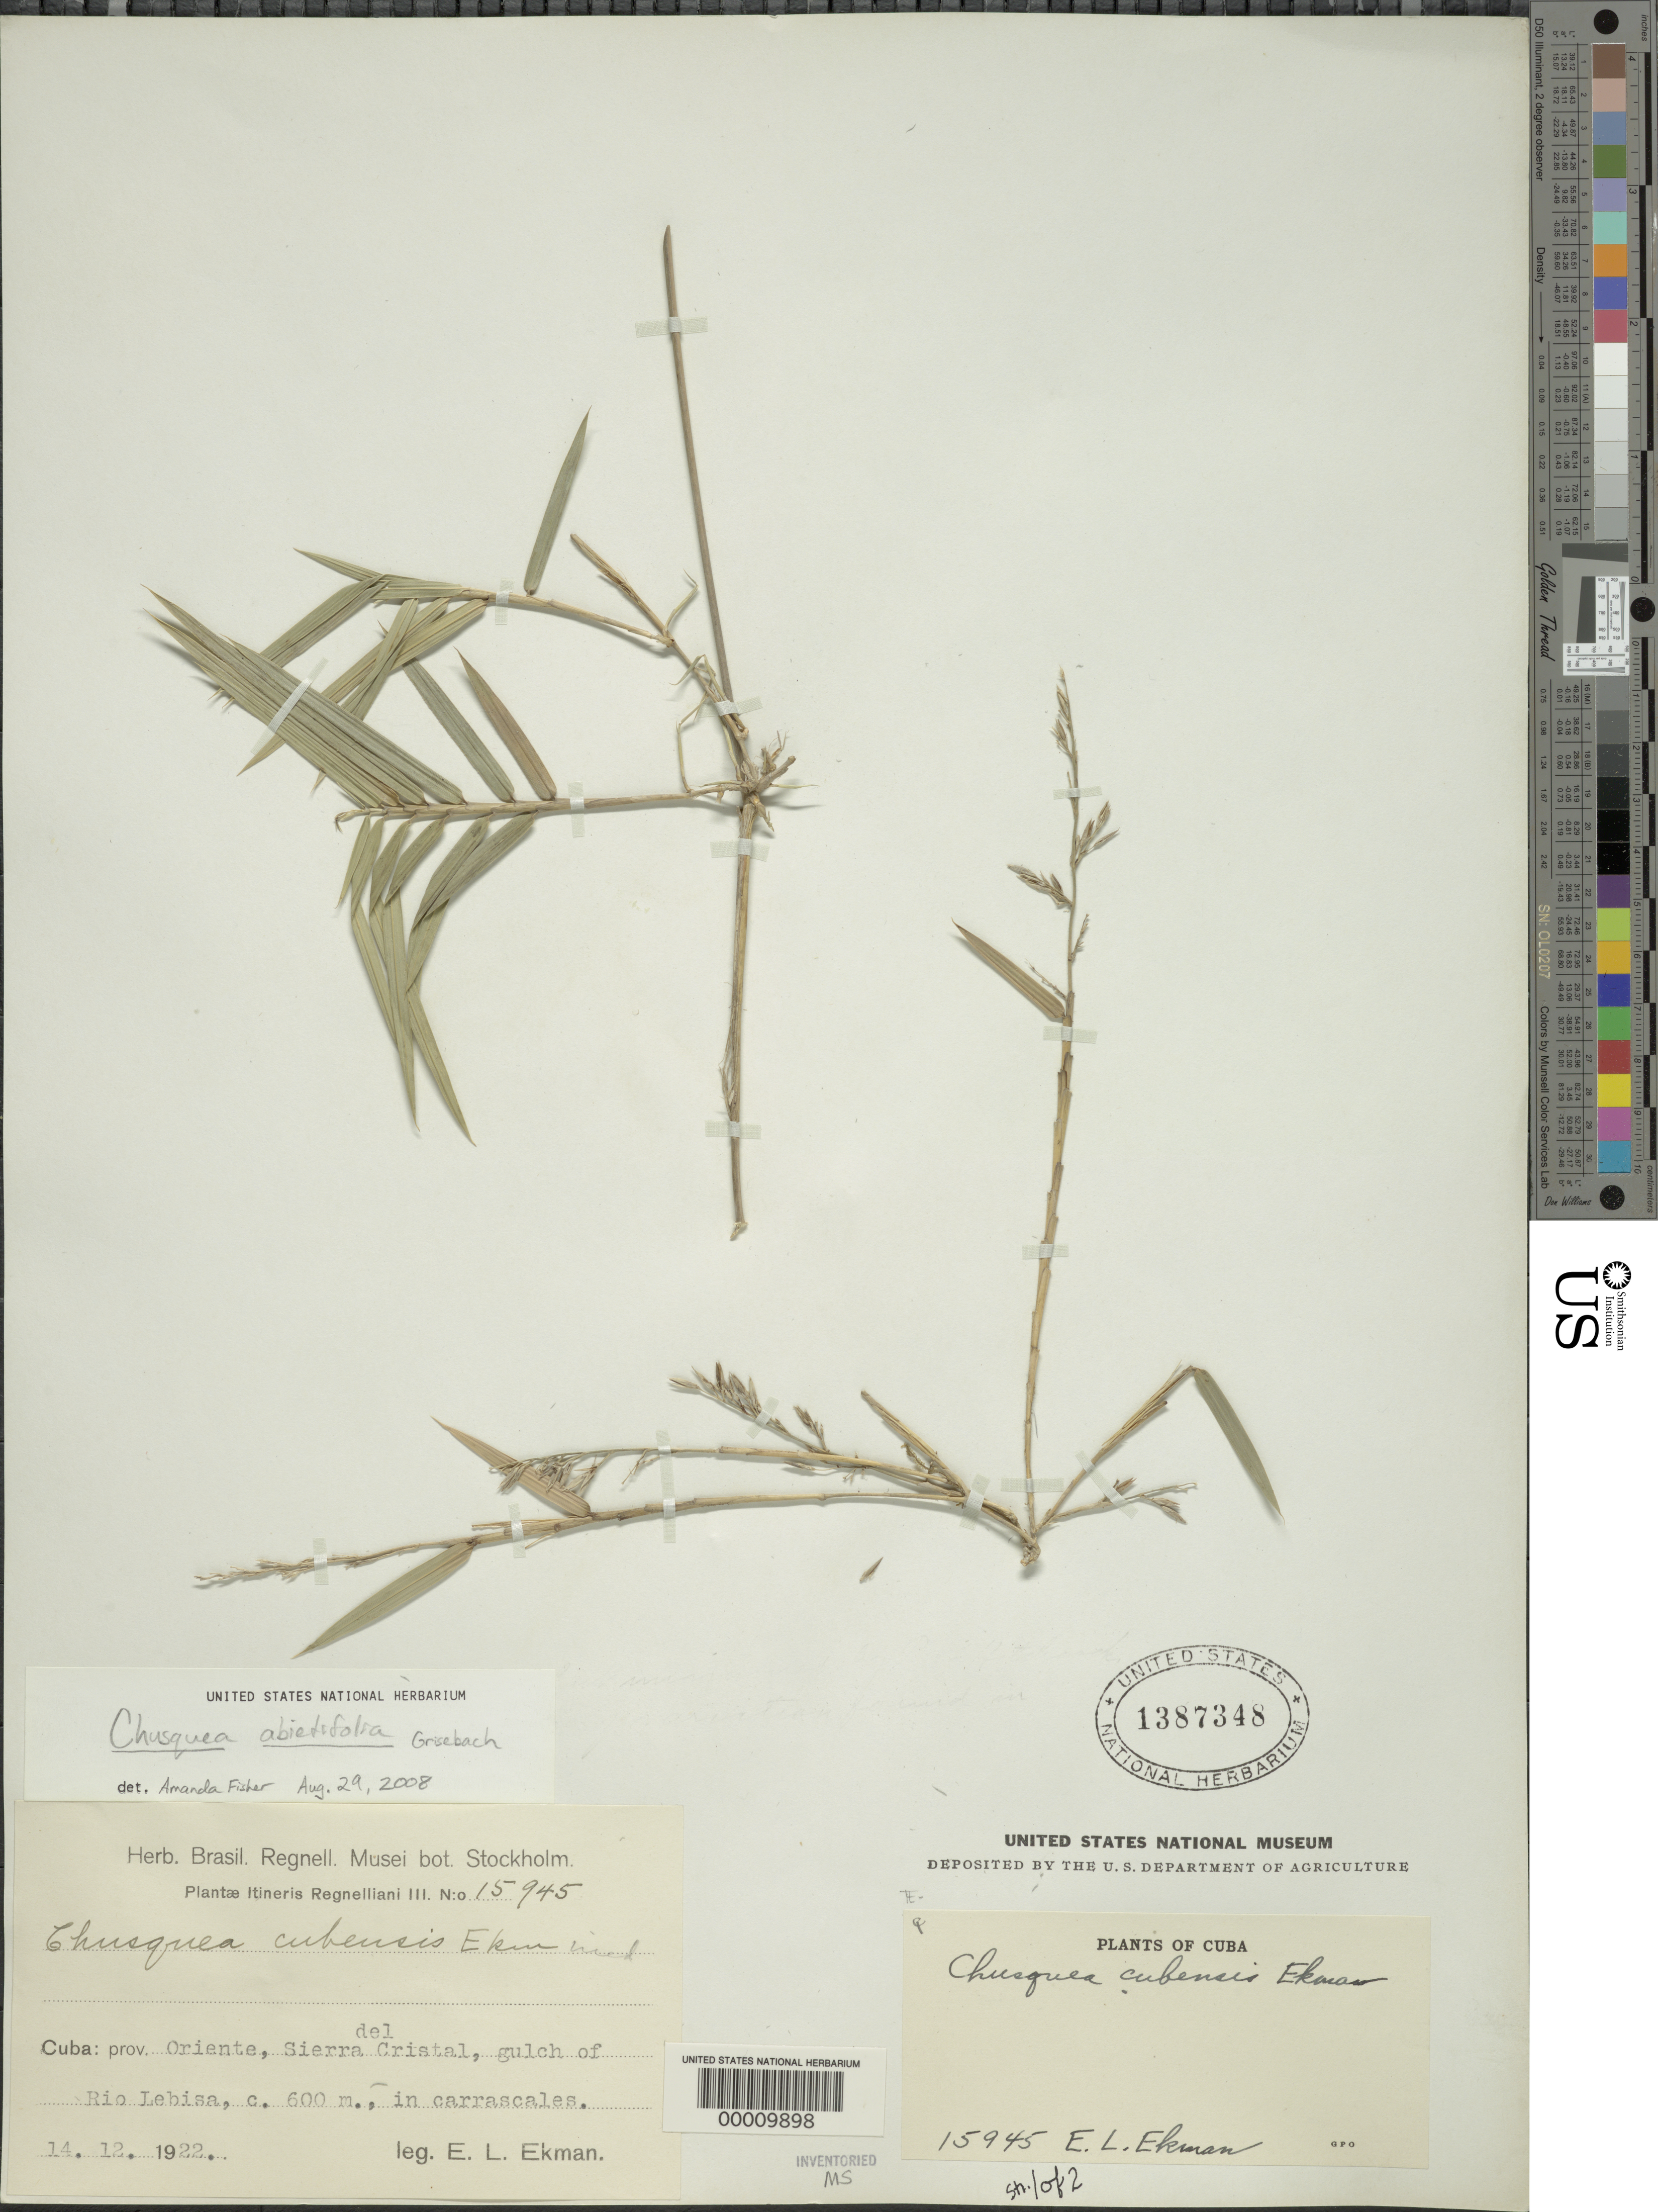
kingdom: Plantae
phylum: Tracheophyta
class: Liliopsida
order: Poales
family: Poaceae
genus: Chusquea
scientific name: Chusquea abietifolia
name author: Griseb.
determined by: Fisher, A.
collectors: E. L. Ekman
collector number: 15945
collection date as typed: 14 Dec 1922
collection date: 1922-12-14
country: Cuba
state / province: Oriente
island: Greater Antilles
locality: Sierra del cristal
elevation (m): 600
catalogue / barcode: US 1387348